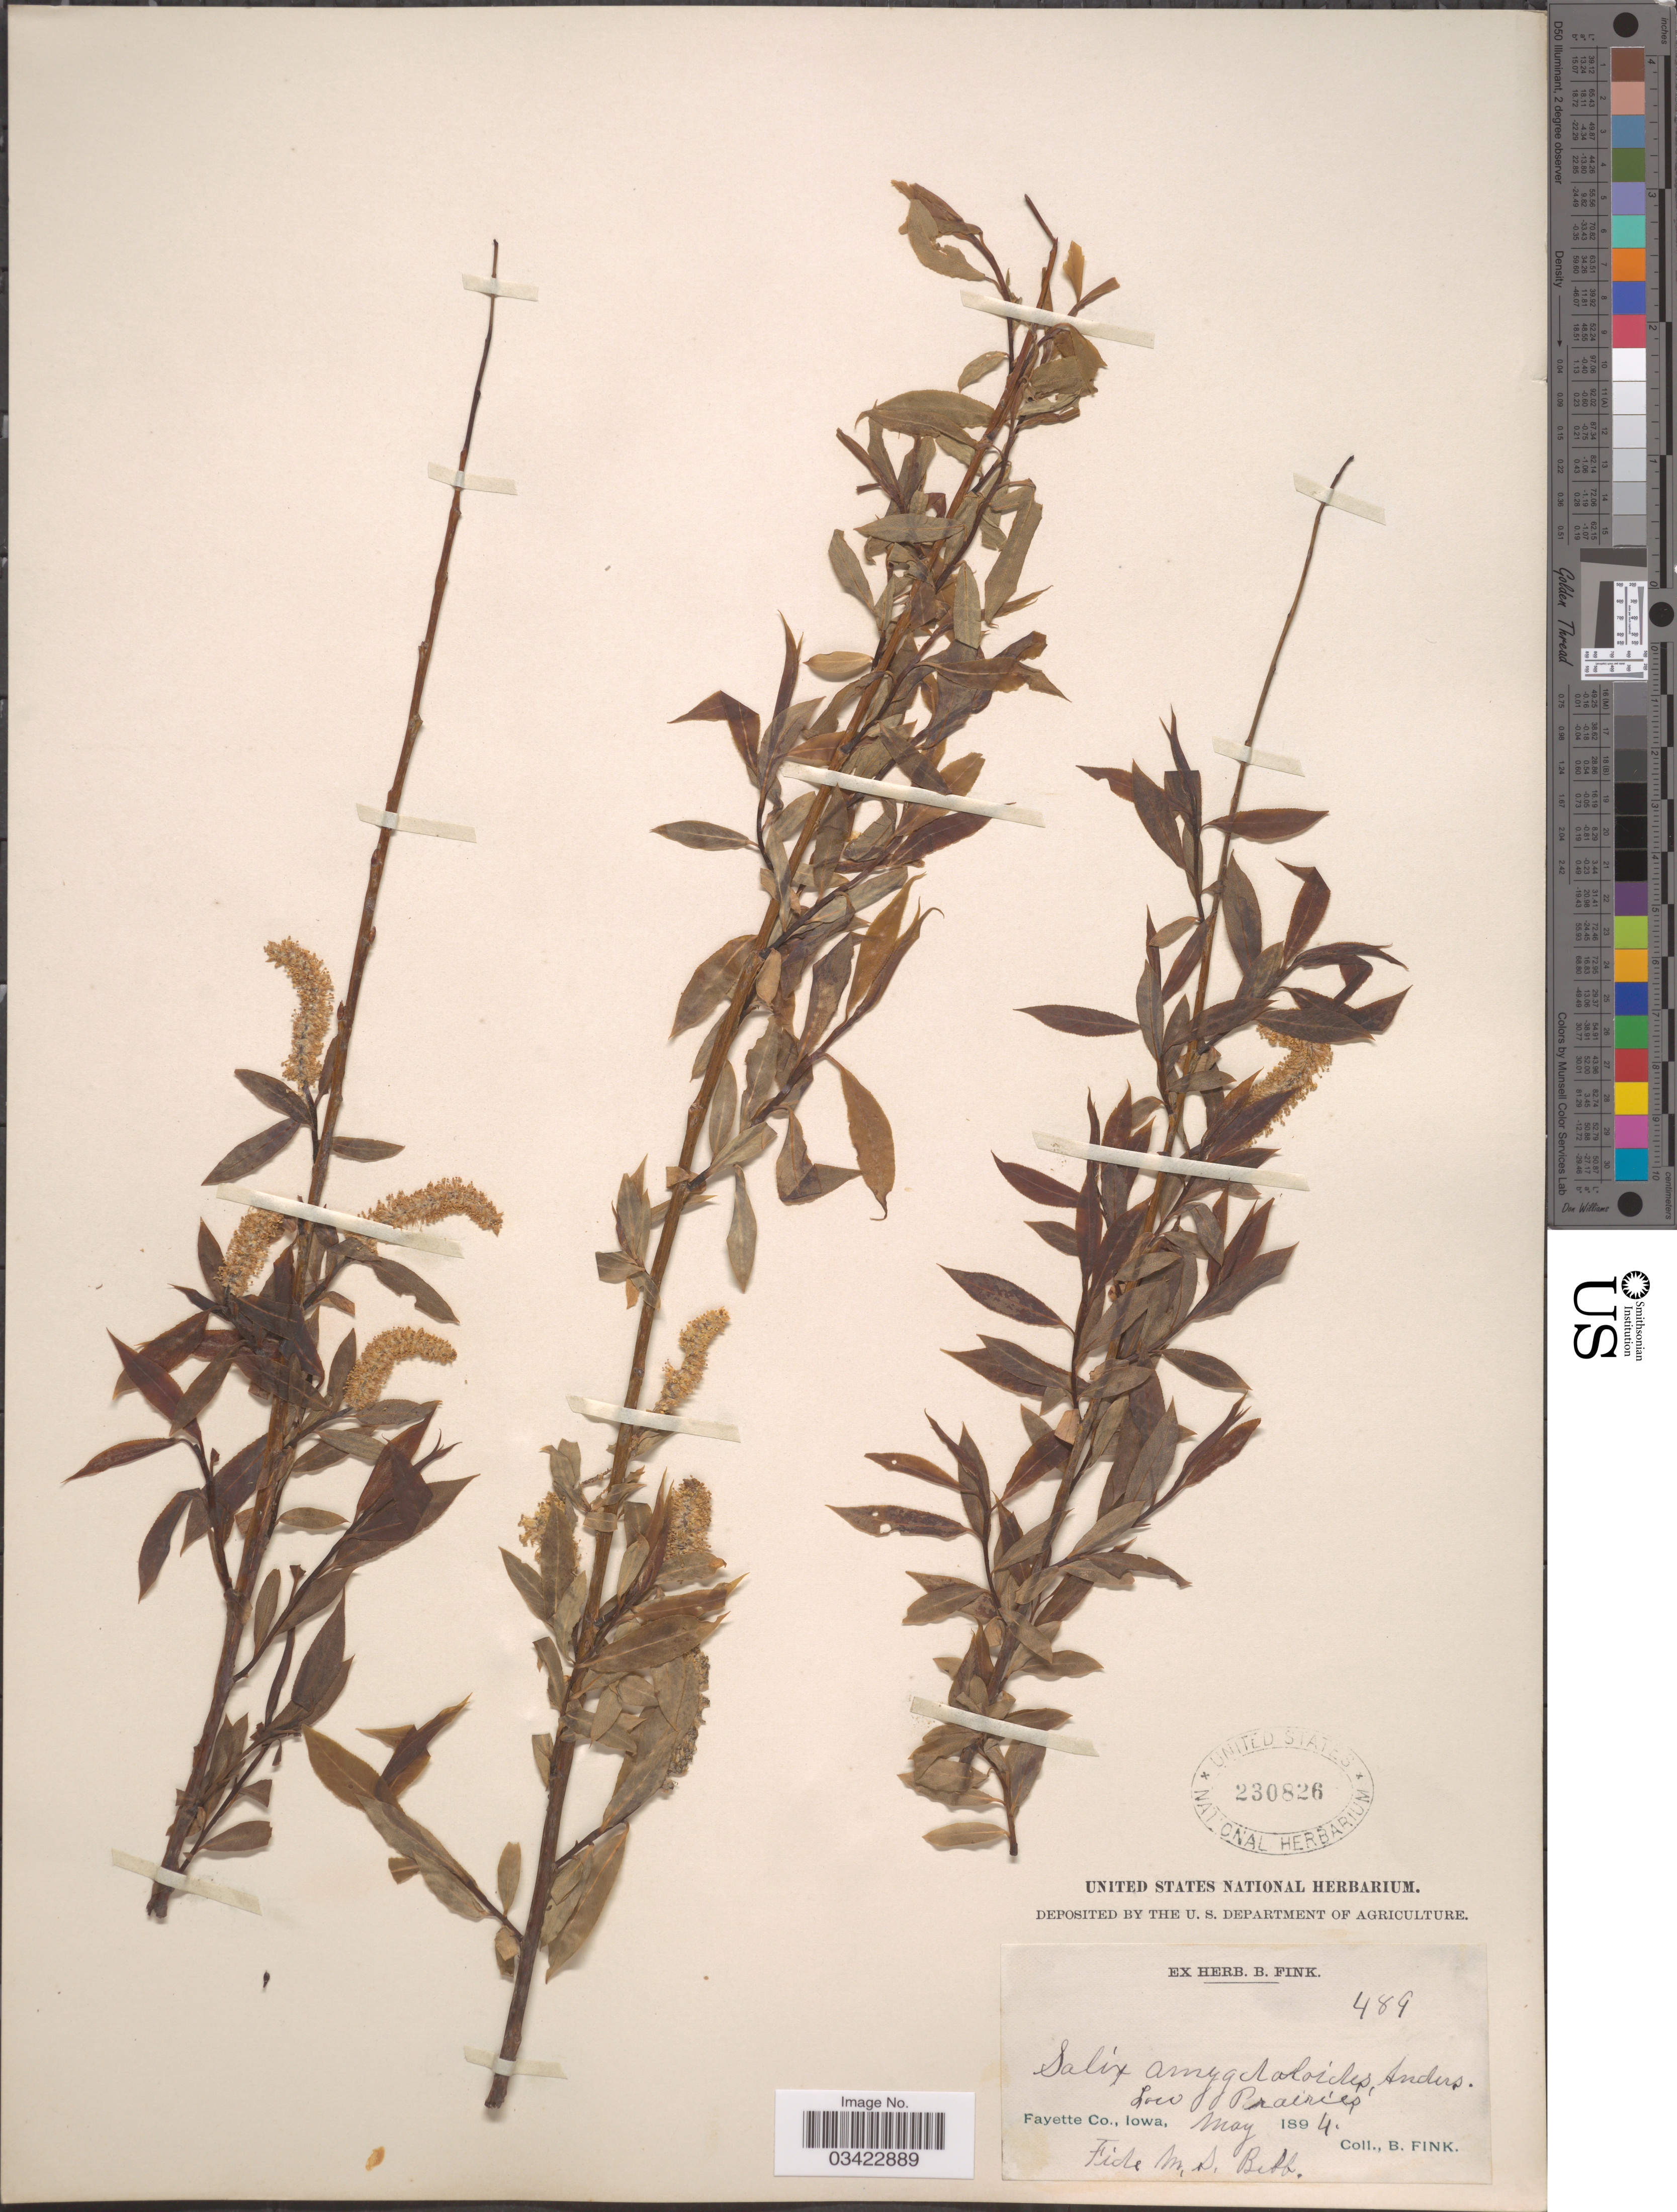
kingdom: Plantae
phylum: Tracheophyta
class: Magnoliopsida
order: Malpighiales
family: Salicaceae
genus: Salix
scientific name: Salix amygdaloides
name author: Andersson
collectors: B. Fink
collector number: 489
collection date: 1894-05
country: United States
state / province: Iowa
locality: Fayette Co.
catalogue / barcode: US 230826